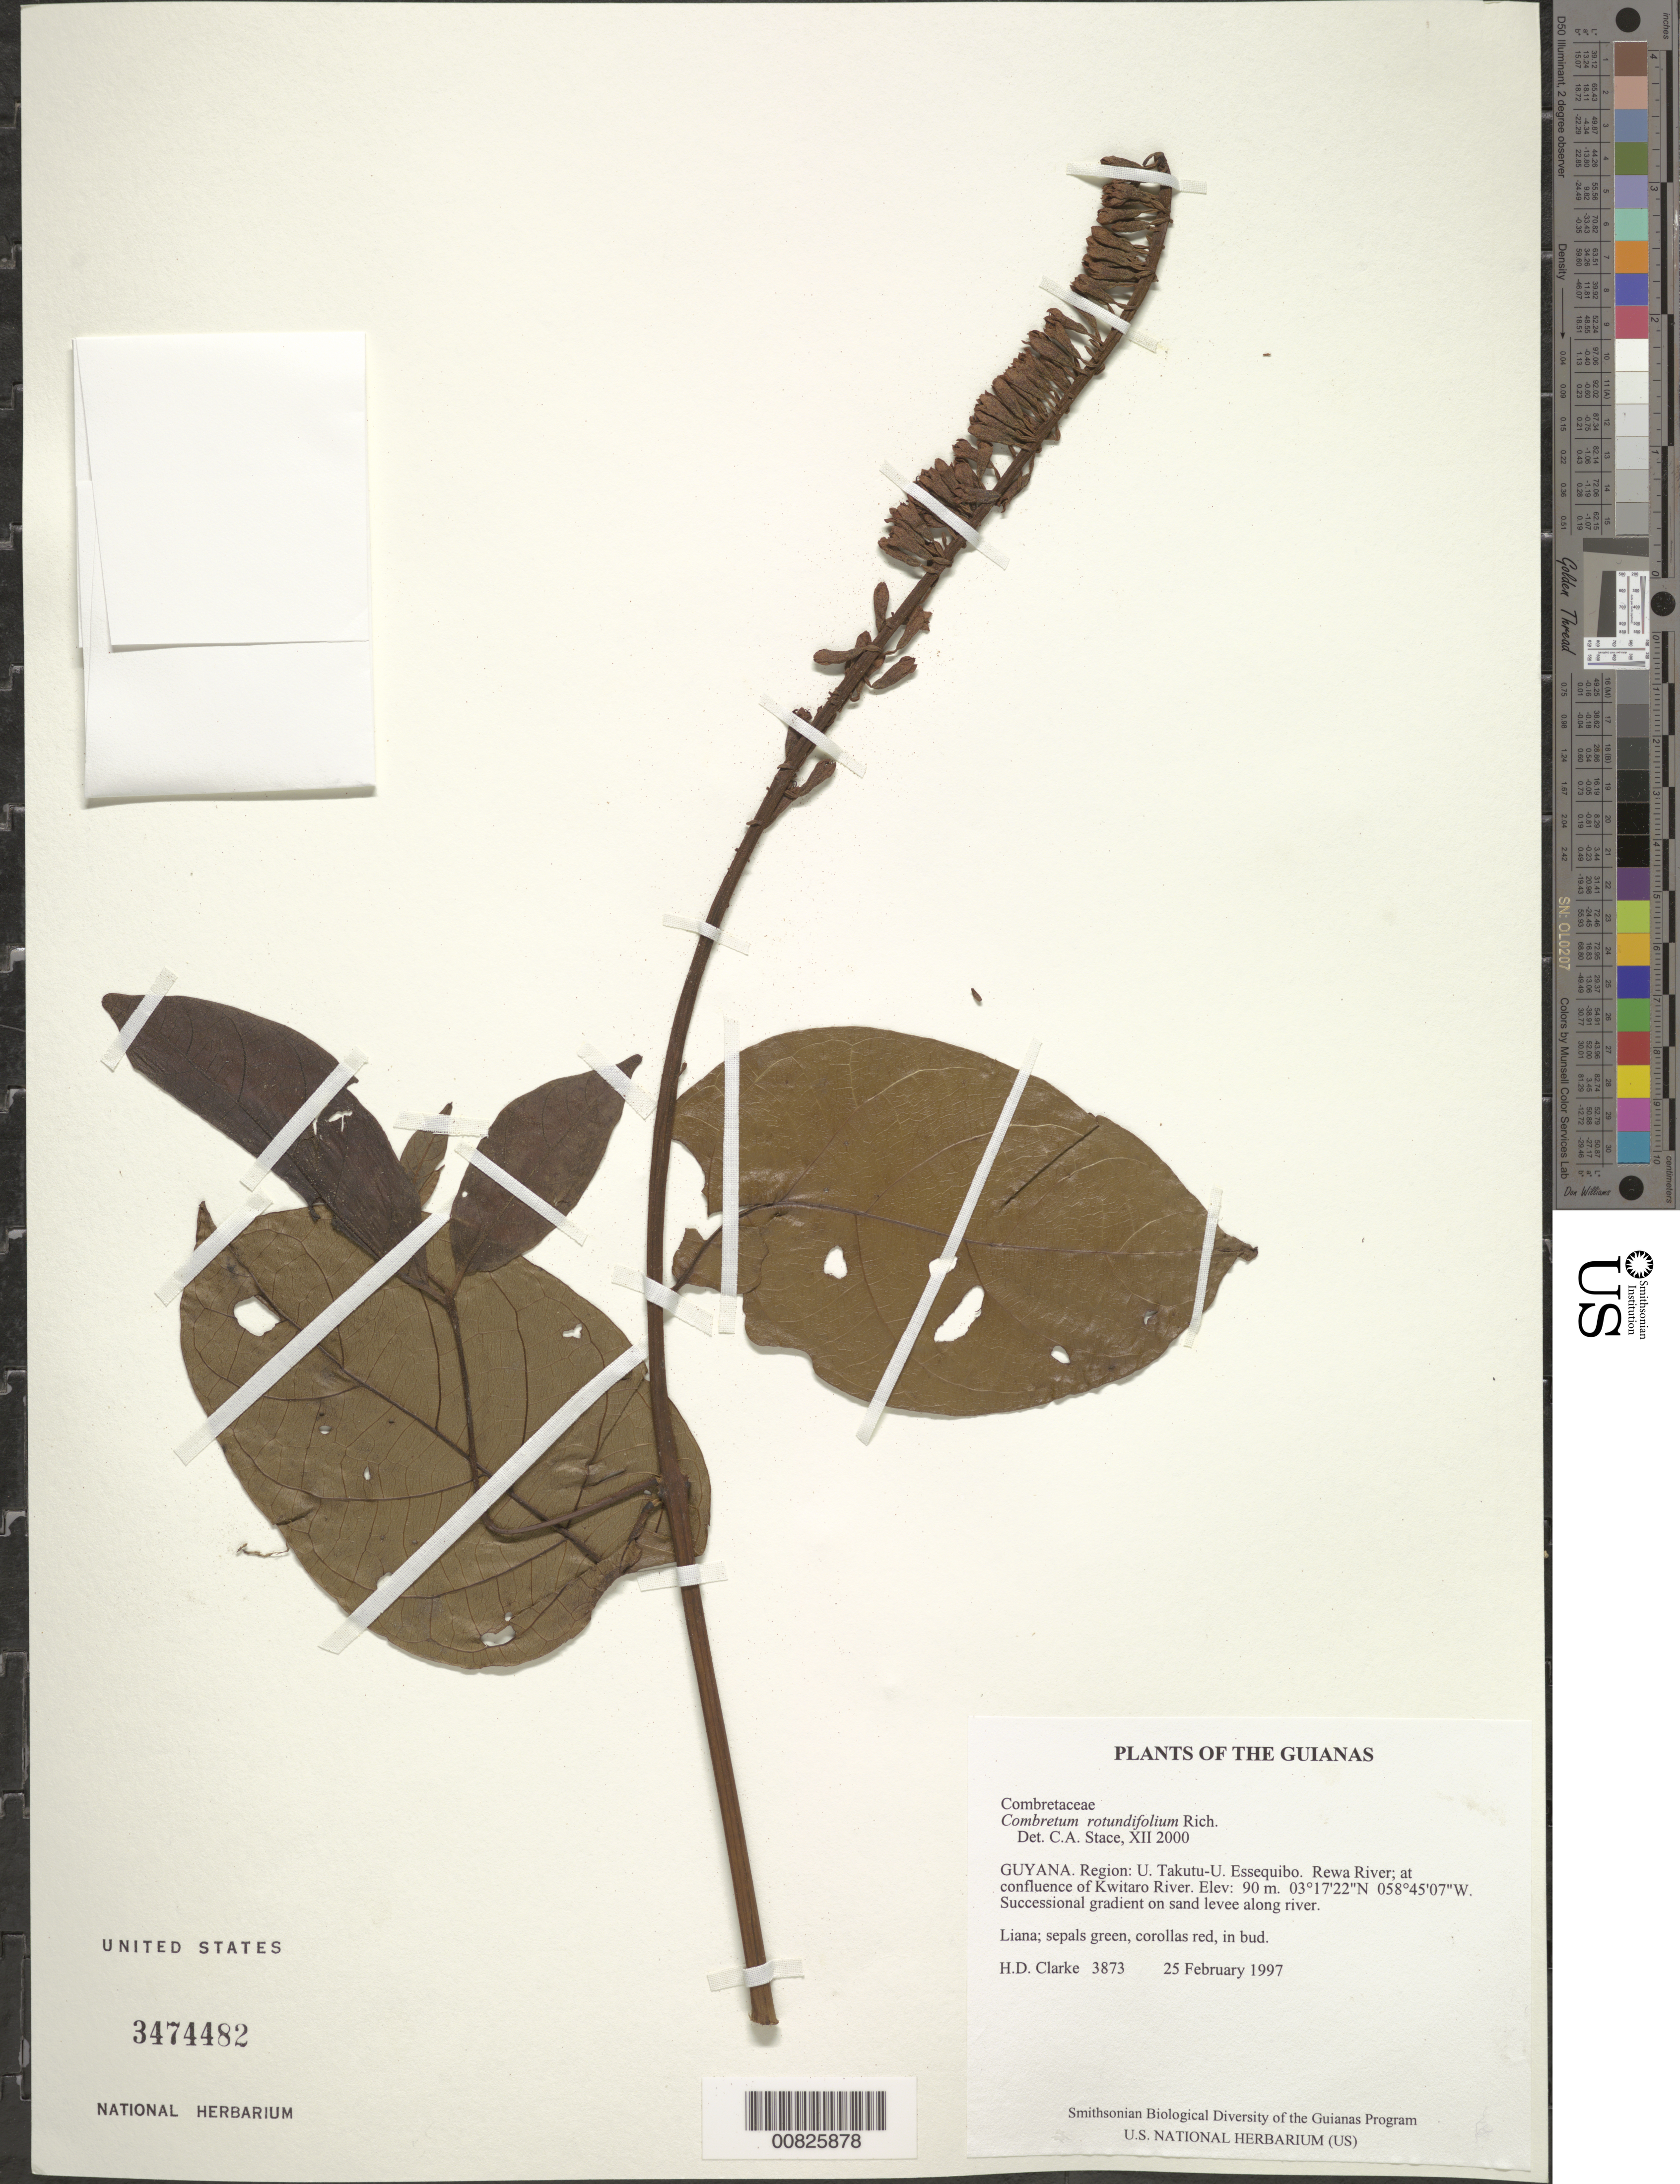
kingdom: Plantae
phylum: Tracheophyta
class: Magnoliopsida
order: Myrtales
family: Combretaceae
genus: Combretum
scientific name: Combretum rotundifolium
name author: Rich.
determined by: Stace, C. A.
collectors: H. D. Clarke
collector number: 3873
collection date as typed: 25 February 1997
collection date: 1997-02-25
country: Guyana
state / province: U. Takutu-U. Essequibo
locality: Rewa River; at confluence of Kwitaro River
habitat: Successional gradient on sand levee along river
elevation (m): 90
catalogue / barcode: US 3474482